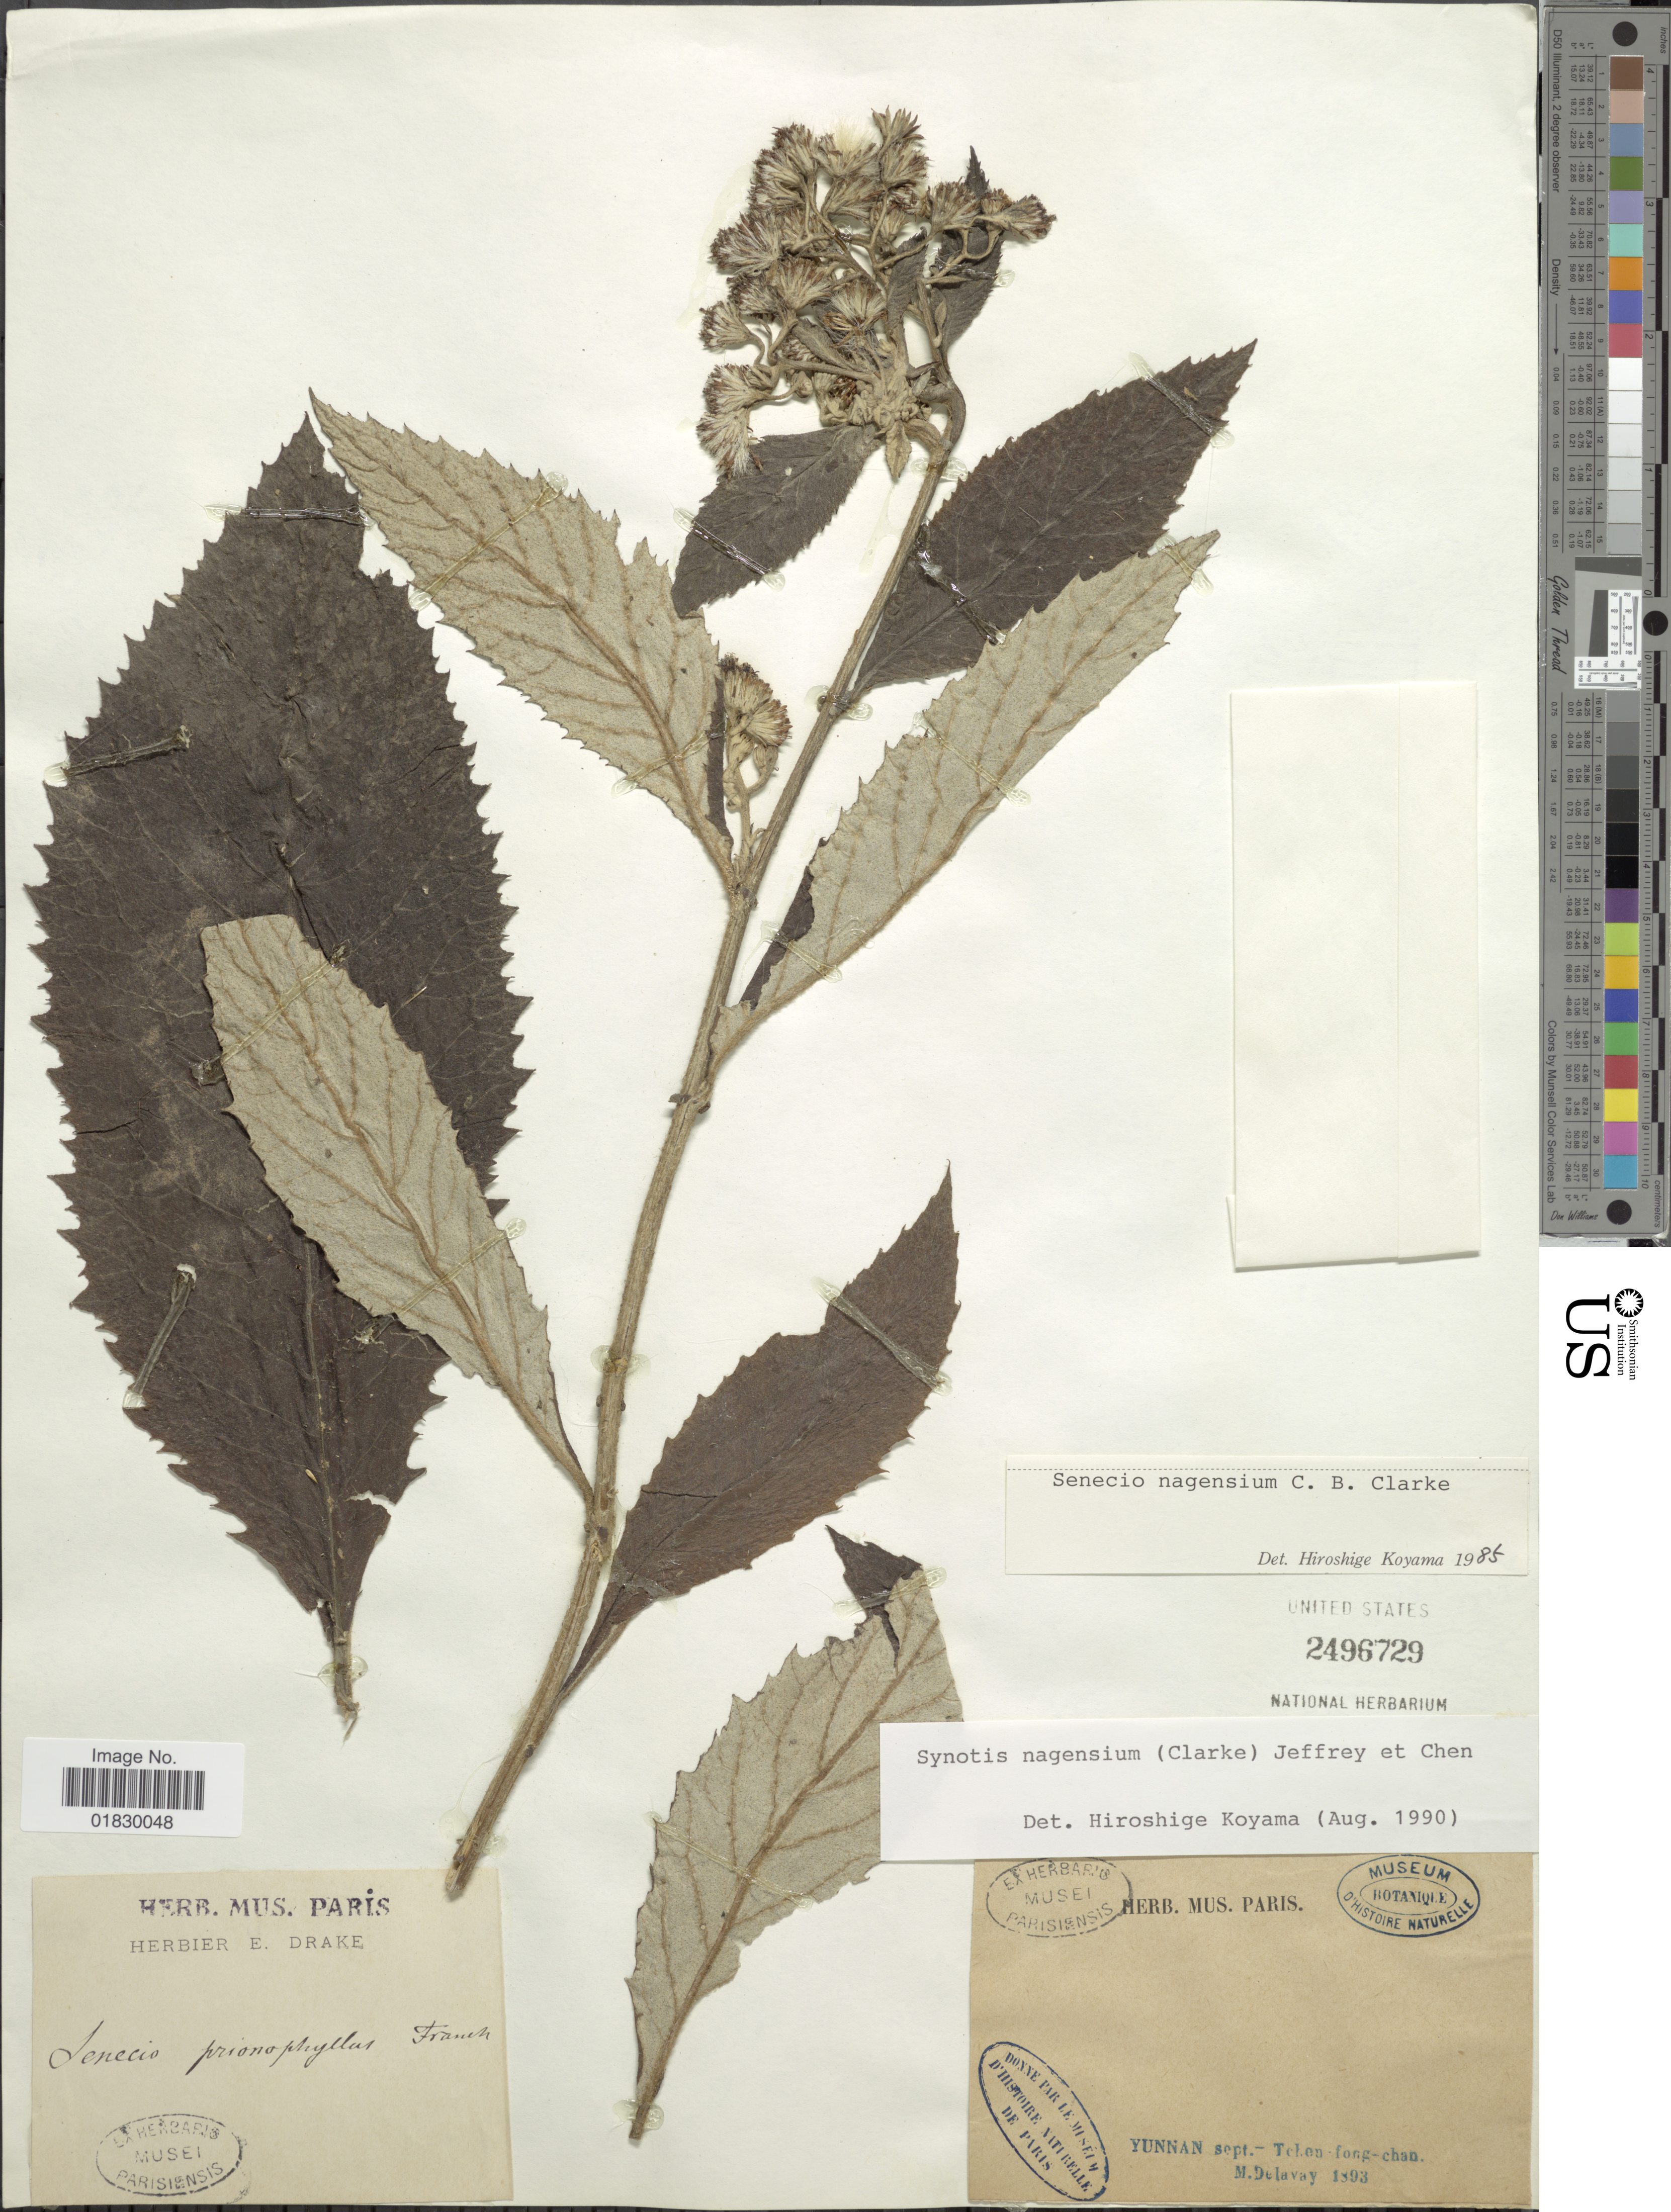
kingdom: Plantae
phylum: Tracheophyta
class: Magnoliopsida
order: Asterales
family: Asteraceae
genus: Synotis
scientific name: Synotis nagensium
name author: (C.B. Clarke) C. Jeffrey & Y.L. Chen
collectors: M. Delavay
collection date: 1893-09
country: China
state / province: Yunnan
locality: Telea-fong-chan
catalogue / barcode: US 2496729